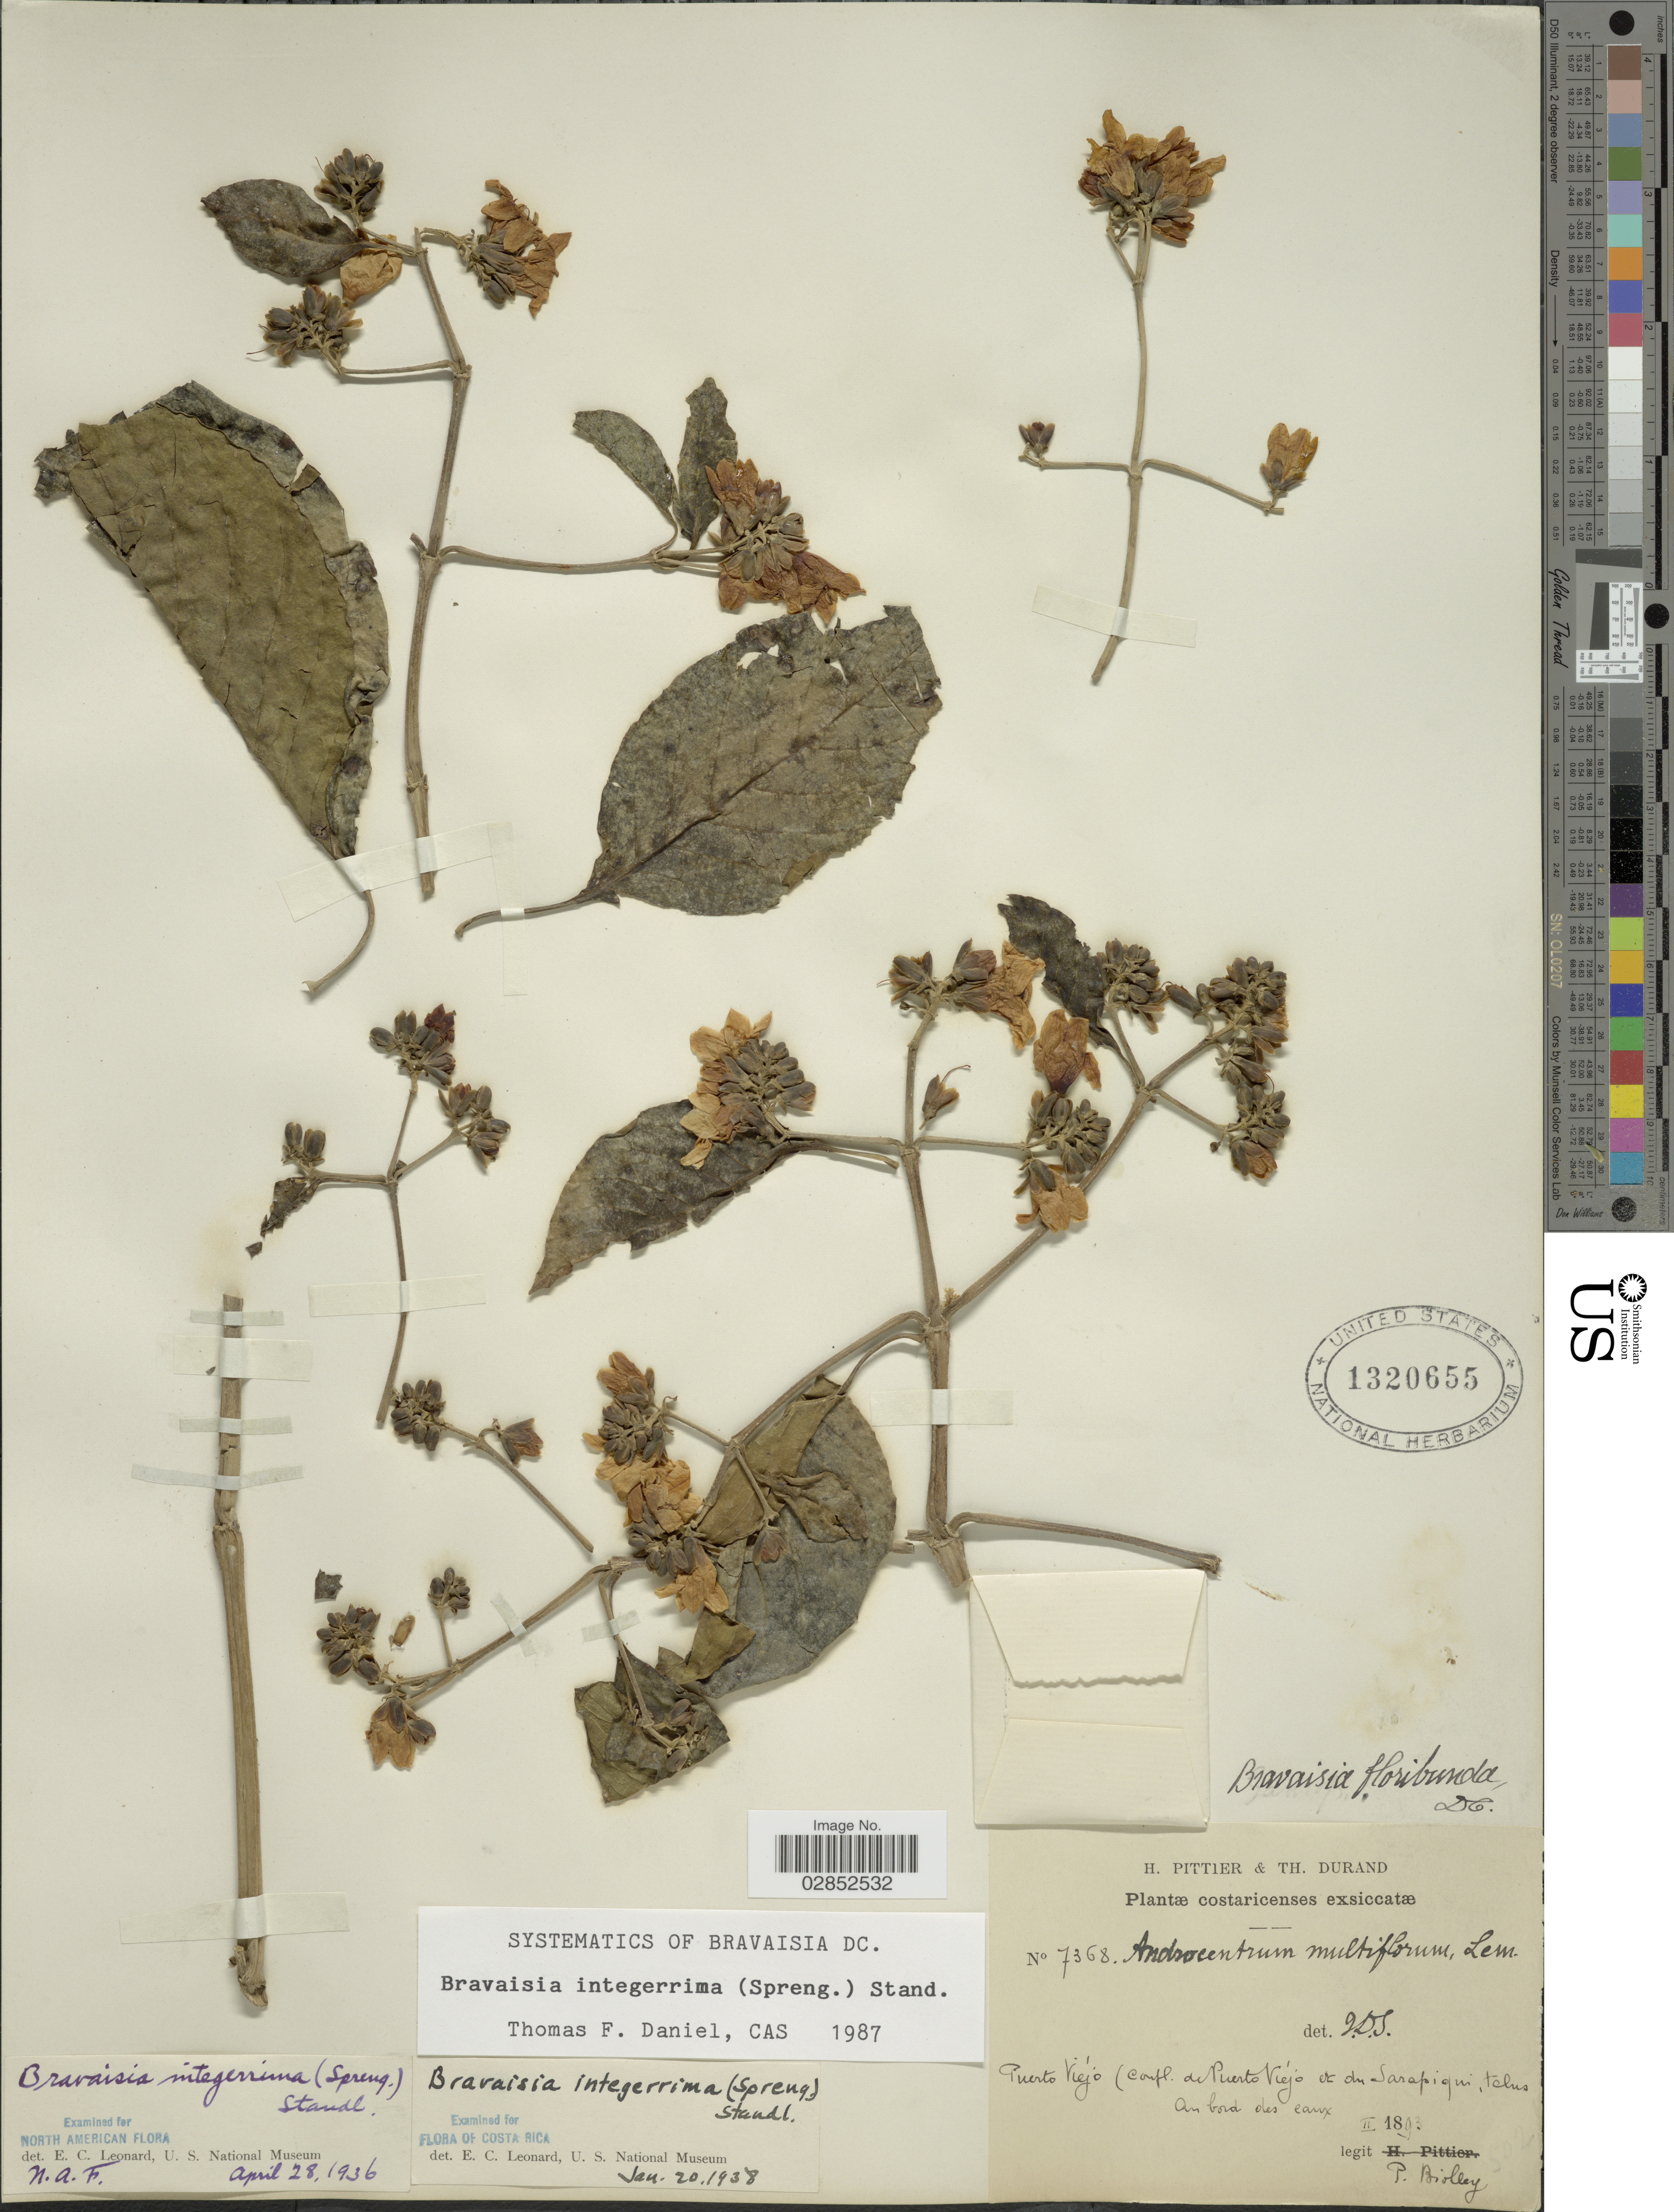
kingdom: Plantae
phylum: Tracheophyta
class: Magnoliopsida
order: Lamiales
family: Acanthaceae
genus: Bravaisia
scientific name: Bravaisia integerrima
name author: (Spreng.) Standl.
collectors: P. Biolley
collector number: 7368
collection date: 1893-02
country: Costa Rica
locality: Puerto Biejo (compl. de Puerto Viejo et du Sarapiqui.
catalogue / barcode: US 1320655